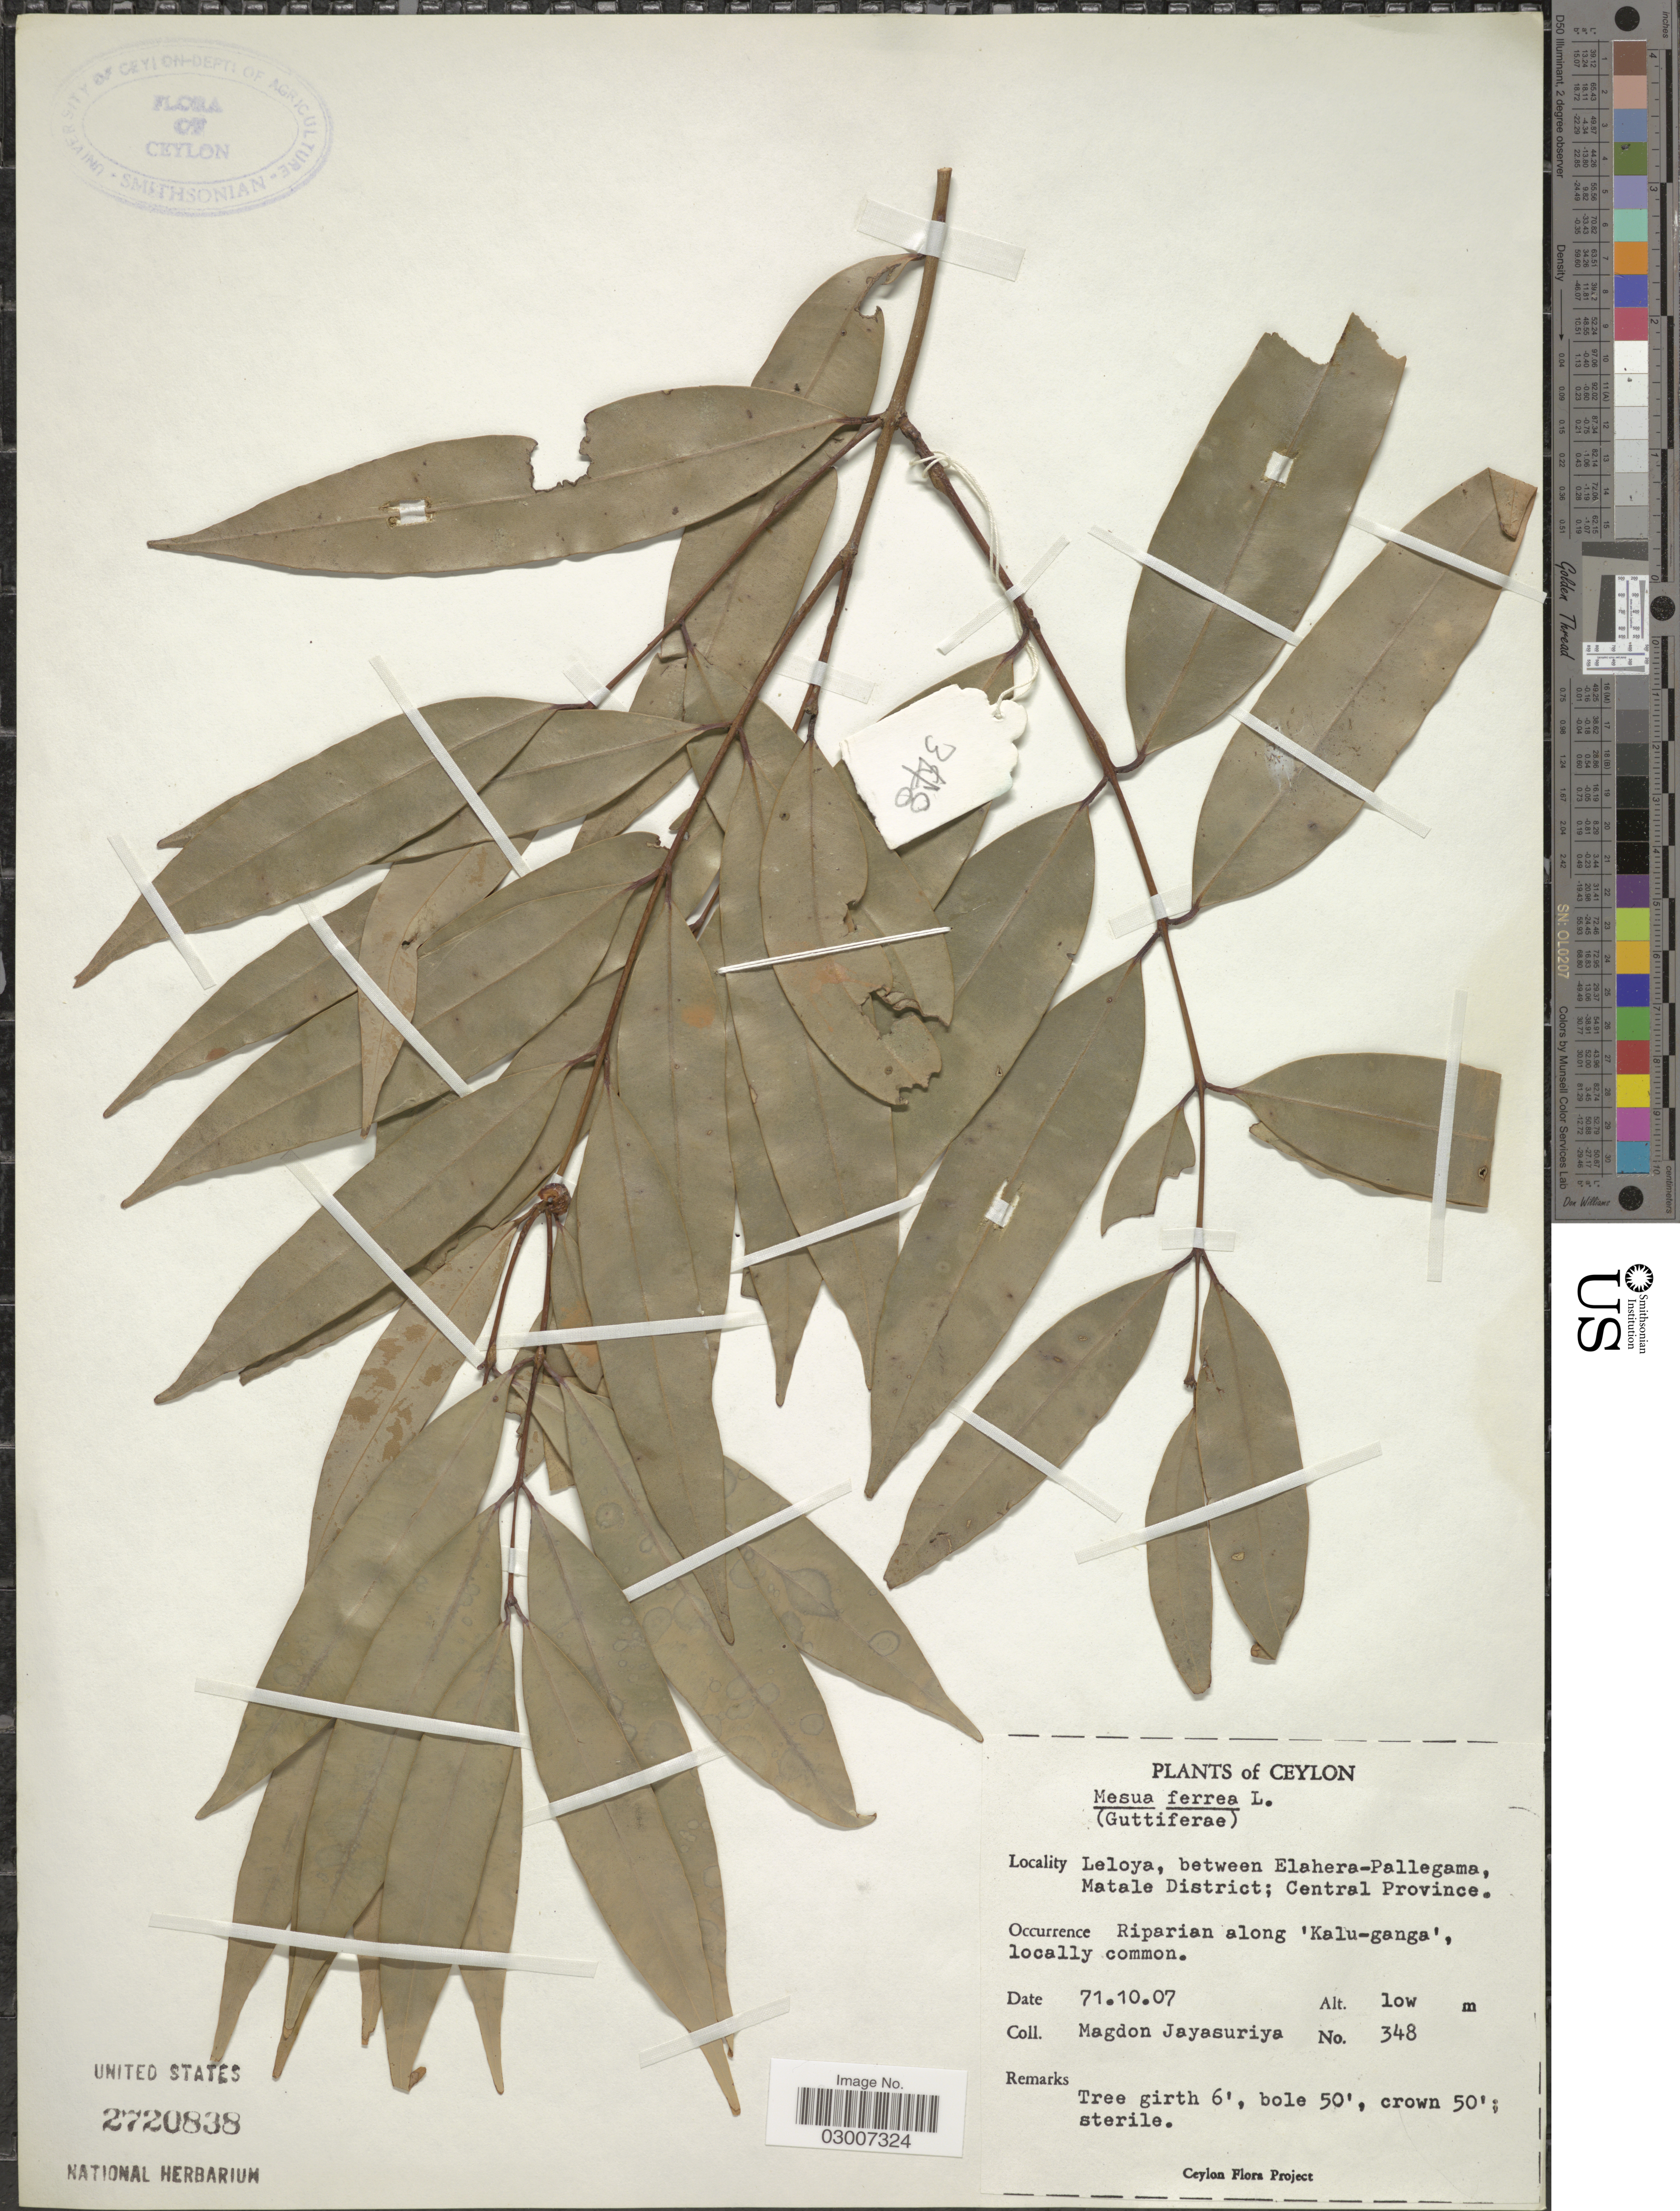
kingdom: Plantae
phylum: Tracheophyta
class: Magnoliopsida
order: Malpighiales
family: Calophyllaceae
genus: Mesua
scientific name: Mesua ferrea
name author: L.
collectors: A. H. Jayasuriya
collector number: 348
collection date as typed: Transcribed d/m/y: 7/10/71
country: Sri Lanka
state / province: Central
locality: Ceylon. Leloya, between Elahera-Pallegama, Matale District; Central Province. Riparian along 'Kalu-ganga'.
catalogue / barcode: US 2720838